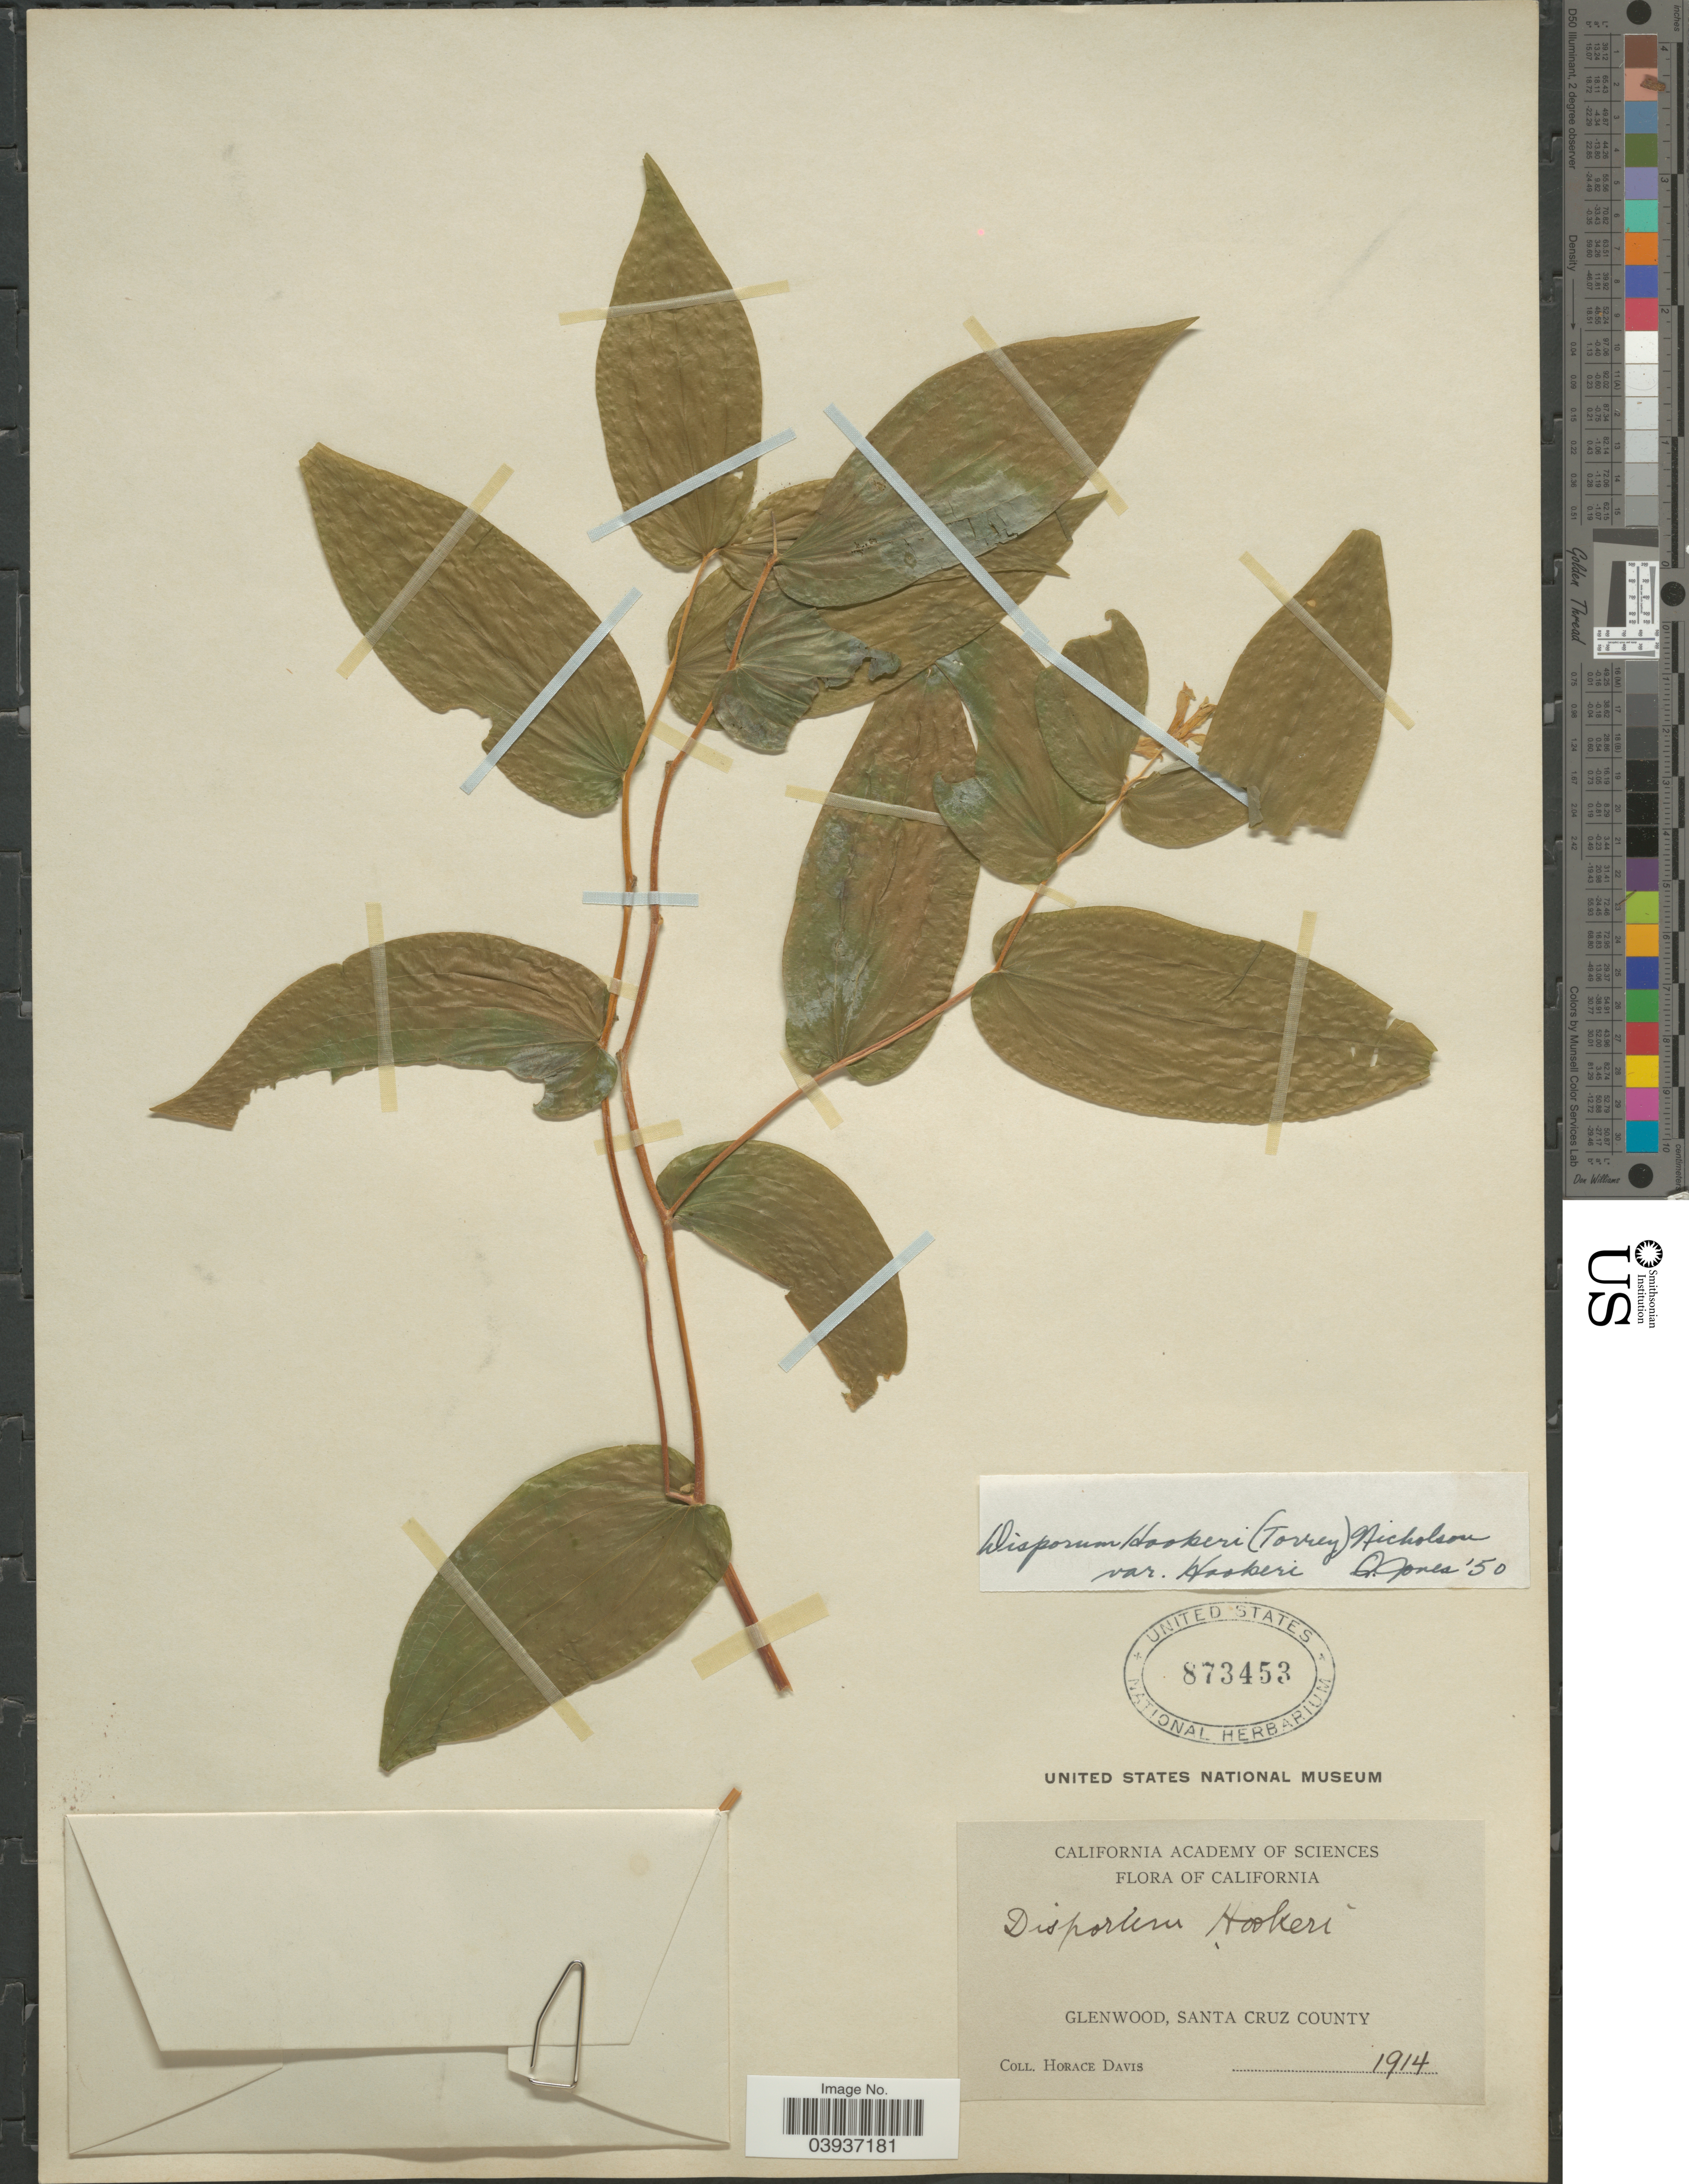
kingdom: Plantae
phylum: Tracheophyta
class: Liliopsida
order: Liliales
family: Colchicaceae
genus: Disporum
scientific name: Disporum hookeri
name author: (Torr.) G. Nicholson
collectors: H. Davis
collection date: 1914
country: United States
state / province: California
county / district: Santa Cruz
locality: Glenwood, Santa Cruz County.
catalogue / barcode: US 873453